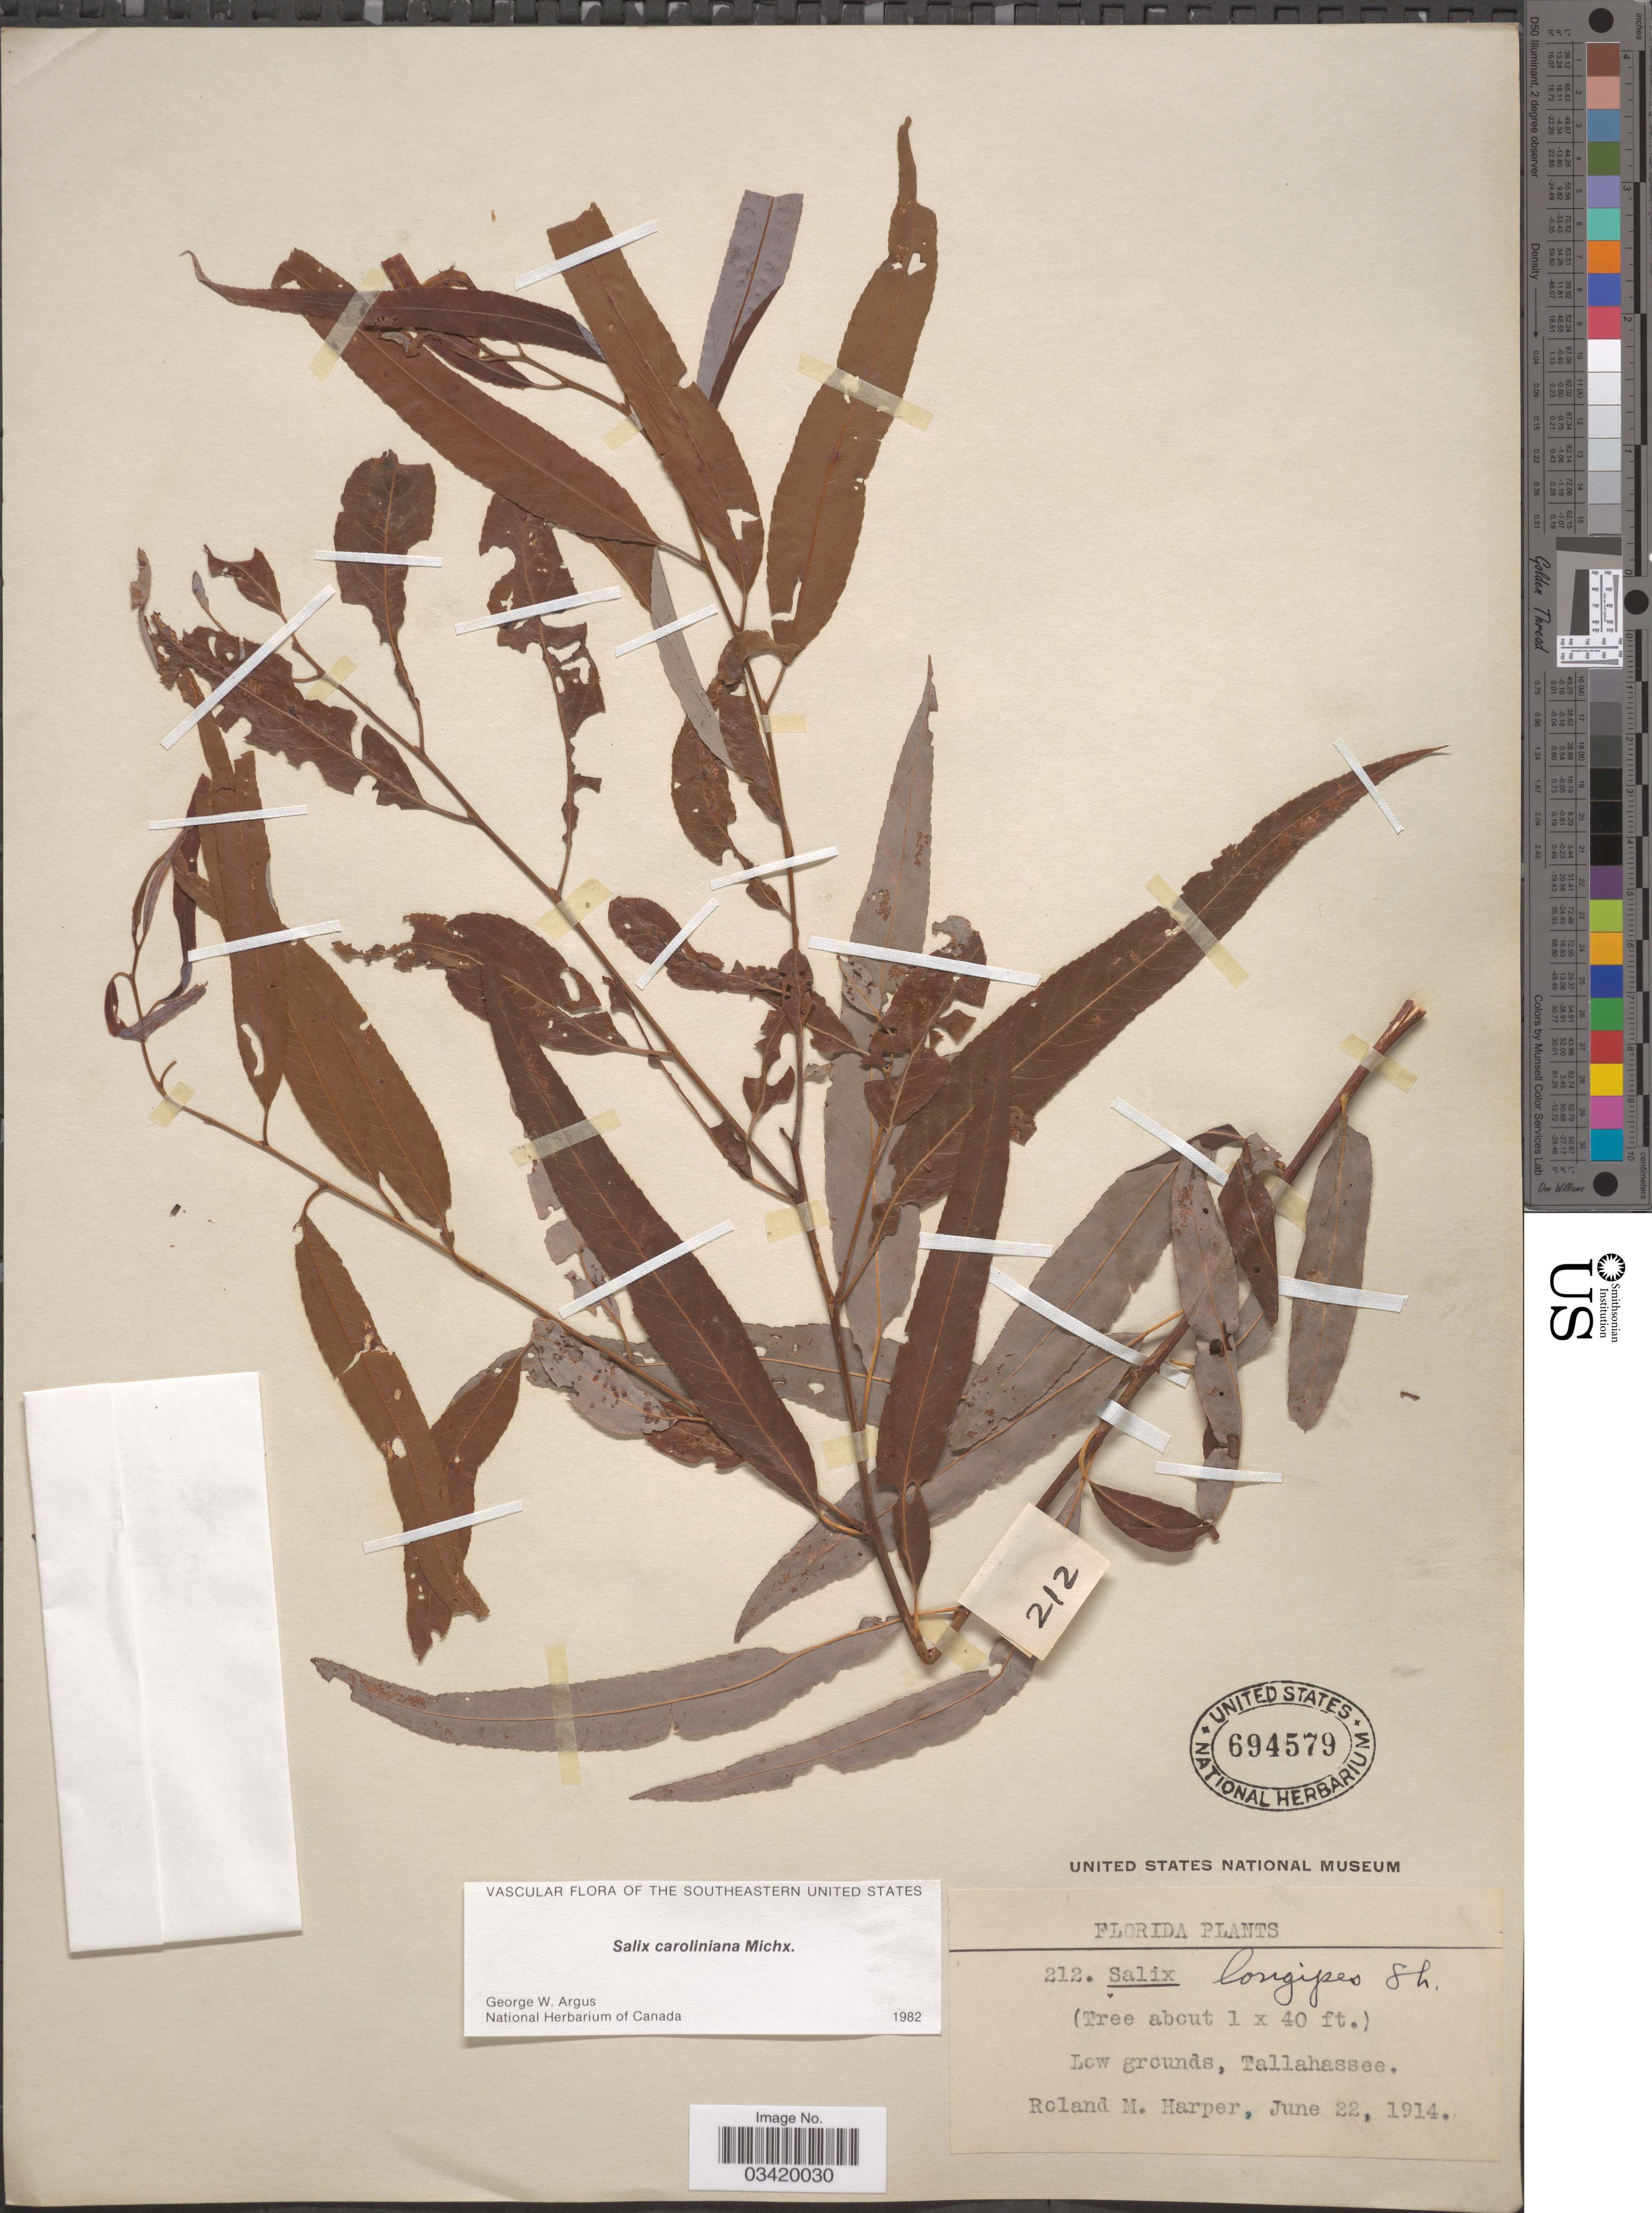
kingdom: Plantae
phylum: Tracheophyta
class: Magnoliopsida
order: Malpighiales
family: Salicaceae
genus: Salix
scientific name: Salix caroliniana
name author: Michx.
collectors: R. Harper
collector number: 212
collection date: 1914-06-22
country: United States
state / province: Florida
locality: Tallahassee.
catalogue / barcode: US 694579